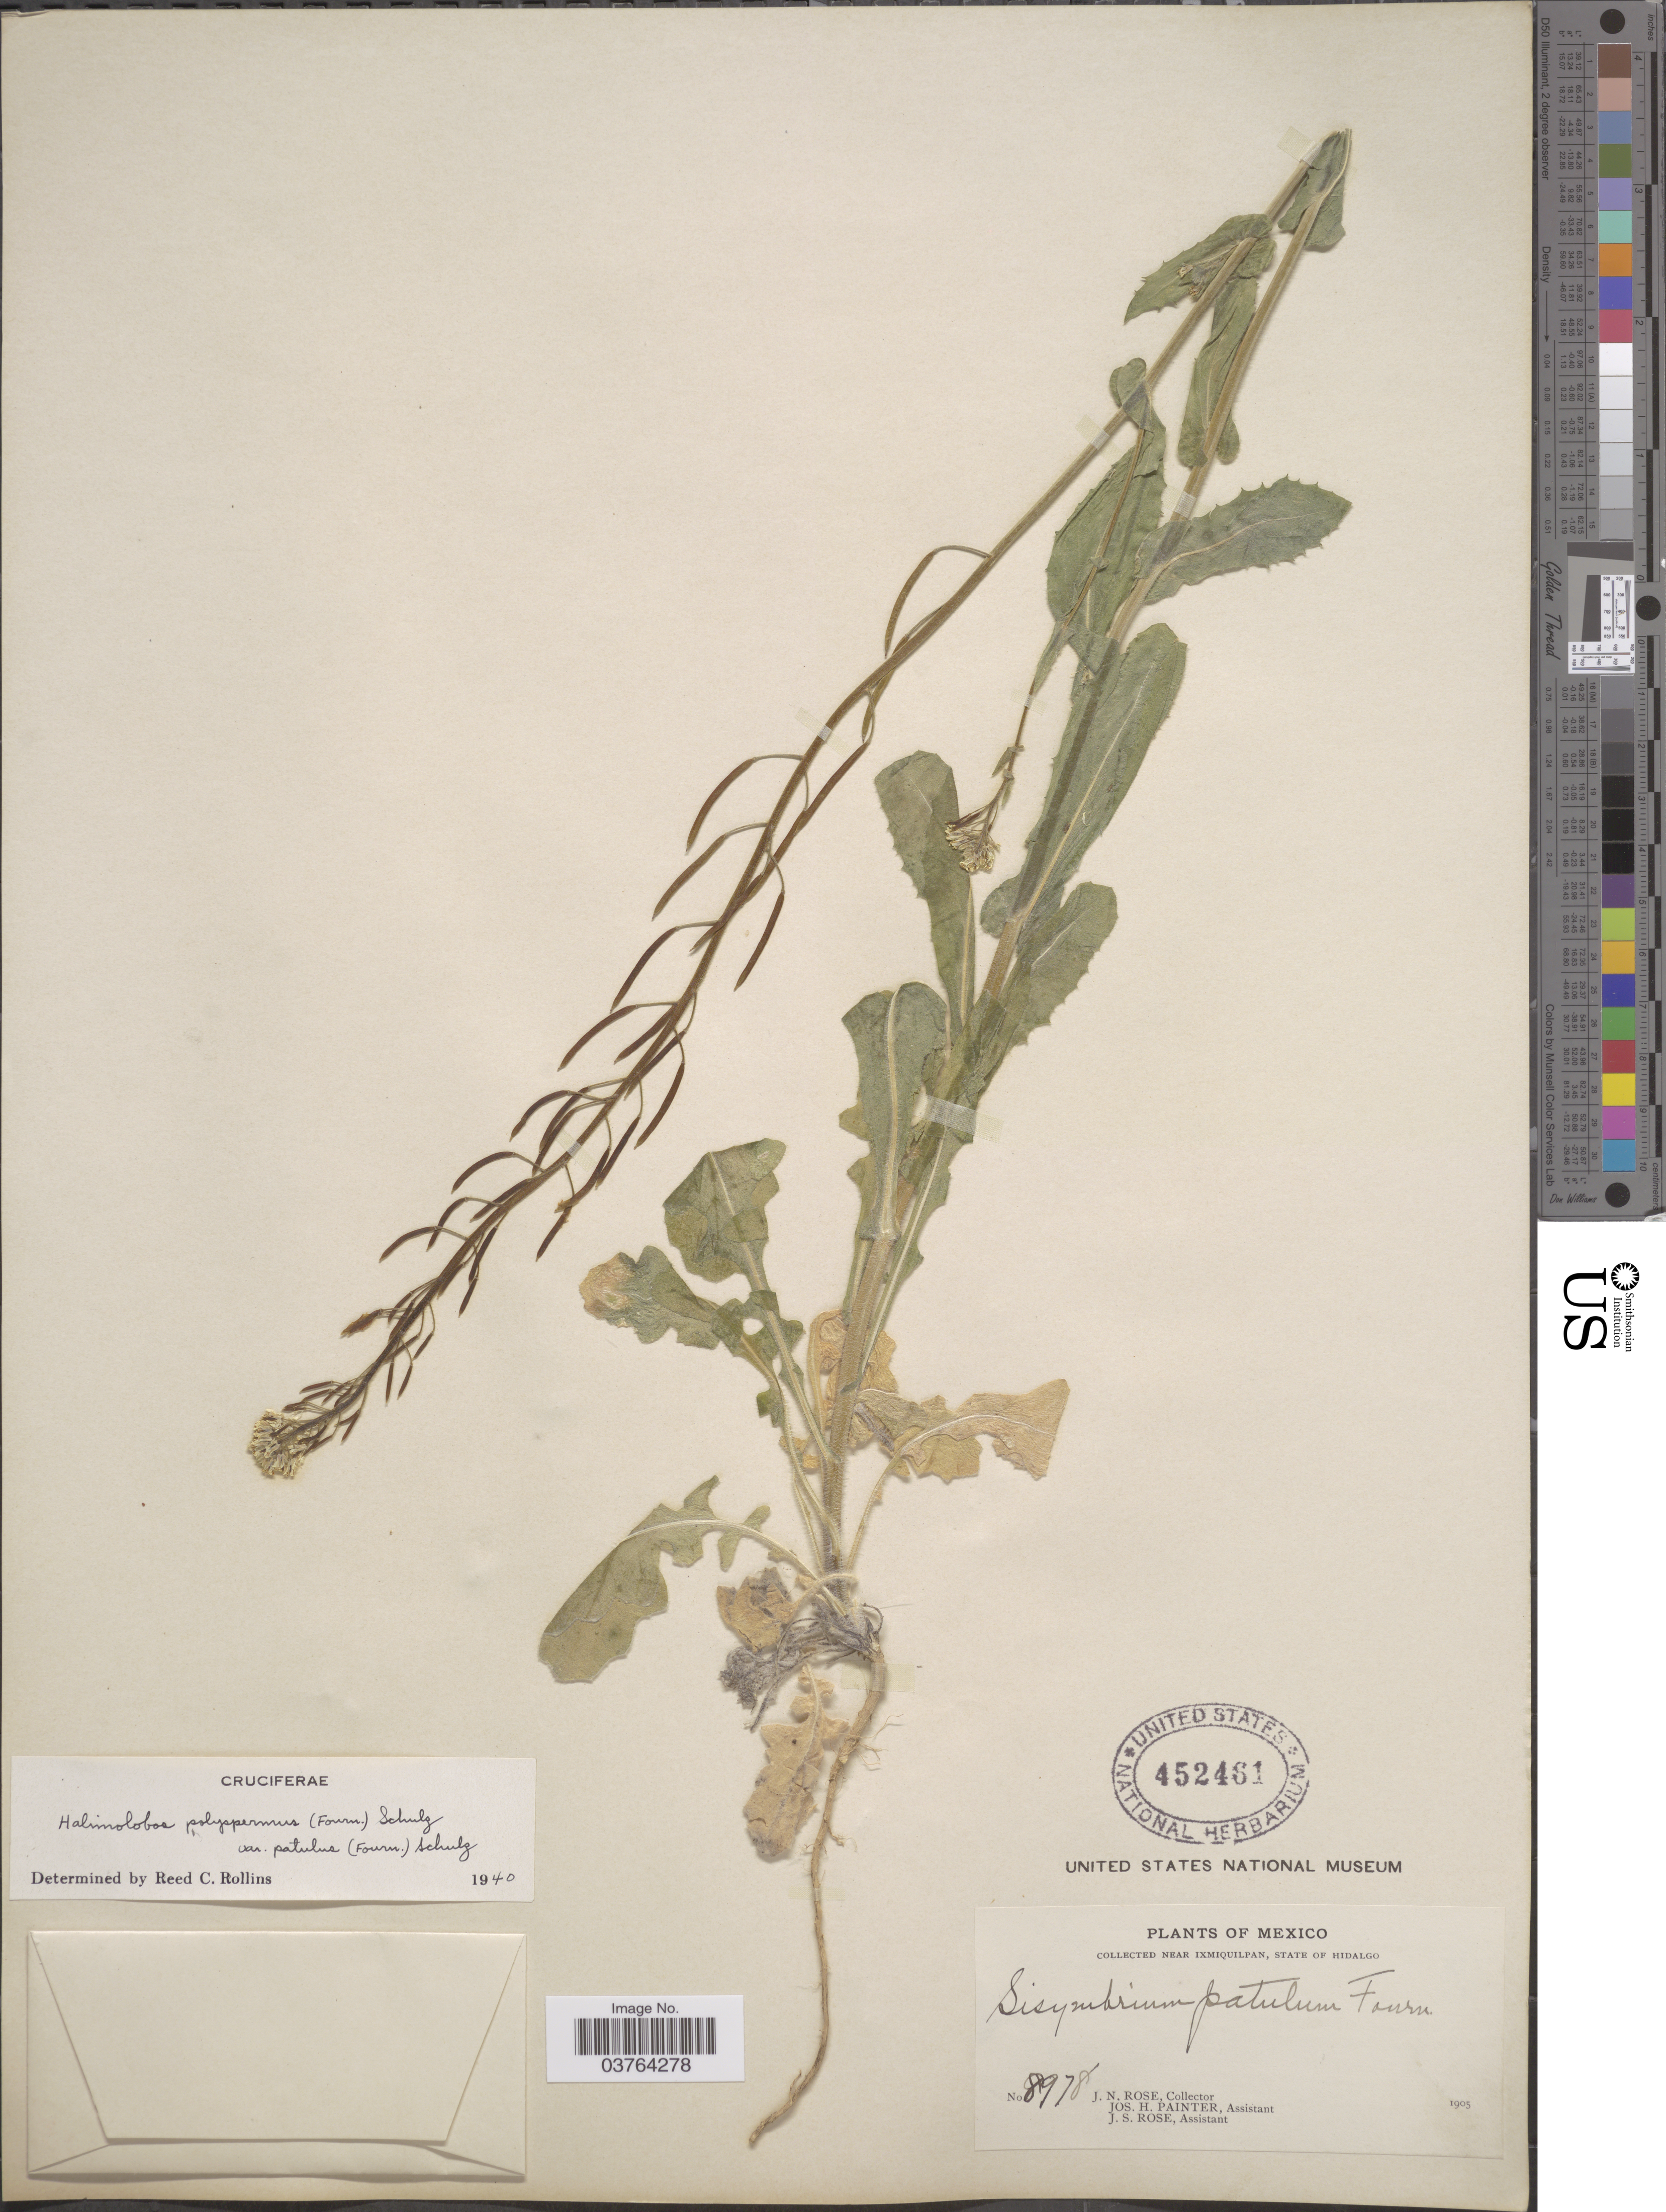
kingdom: Plantae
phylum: Tracheophyta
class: Magnoliopsida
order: Brassicales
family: Brassicaceae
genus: Halimolobos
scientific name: Halimolobos polyspermus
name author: O.E. Schulz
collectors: J. N. Rose, J. H. Painter & J. S. Rose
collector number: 8978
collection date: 1905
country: Mexico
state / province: Hidalgo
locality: Near Ixmiquilpan.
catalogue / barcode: US 452461